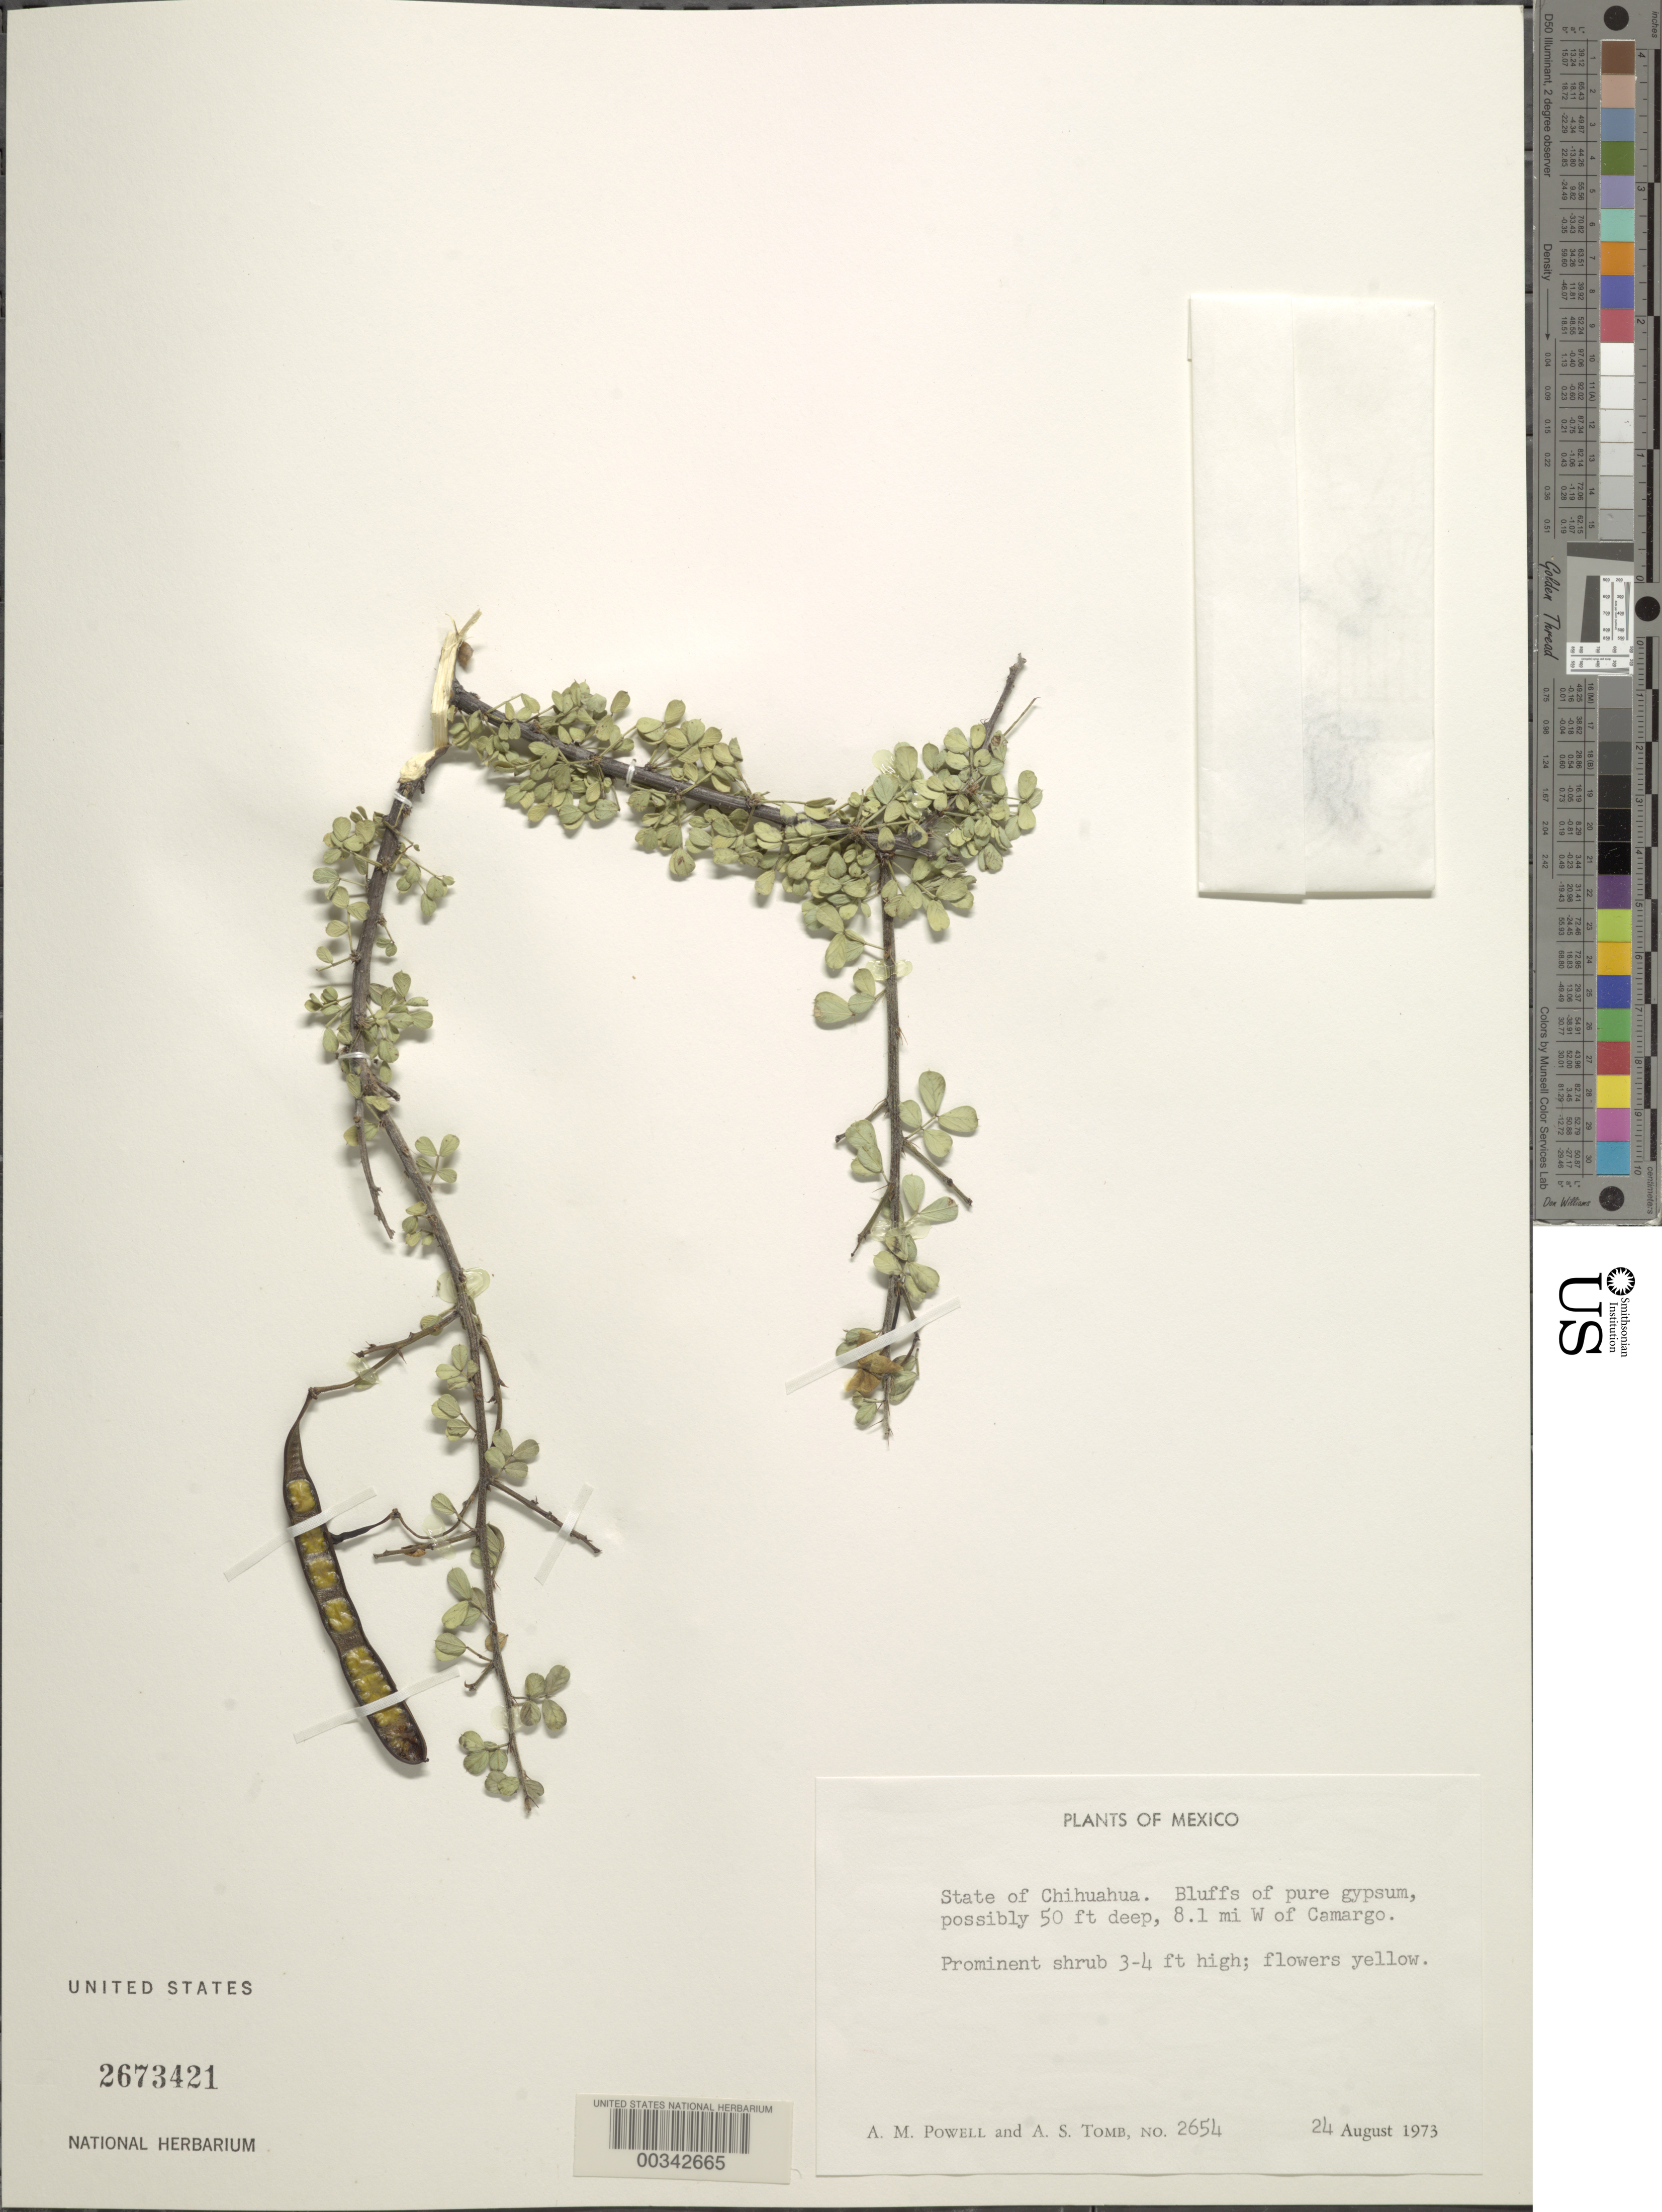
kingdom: Plantae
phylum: Tracheophyta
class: Magnoliopsida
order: Fabales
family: Fabaceae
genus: Senna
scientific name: Senna wislizeni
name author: (A. Gray) H.S. Irwin & Barneby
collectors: A. M. Powell & A. Tomb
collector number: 2654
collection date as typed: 24 Aug 1973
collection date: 1973-08-24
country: Mexico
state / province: Chihuahua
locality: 8.1 mi W of Camargo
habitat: Bluffs of pure gypsum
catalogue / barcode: US 2673421